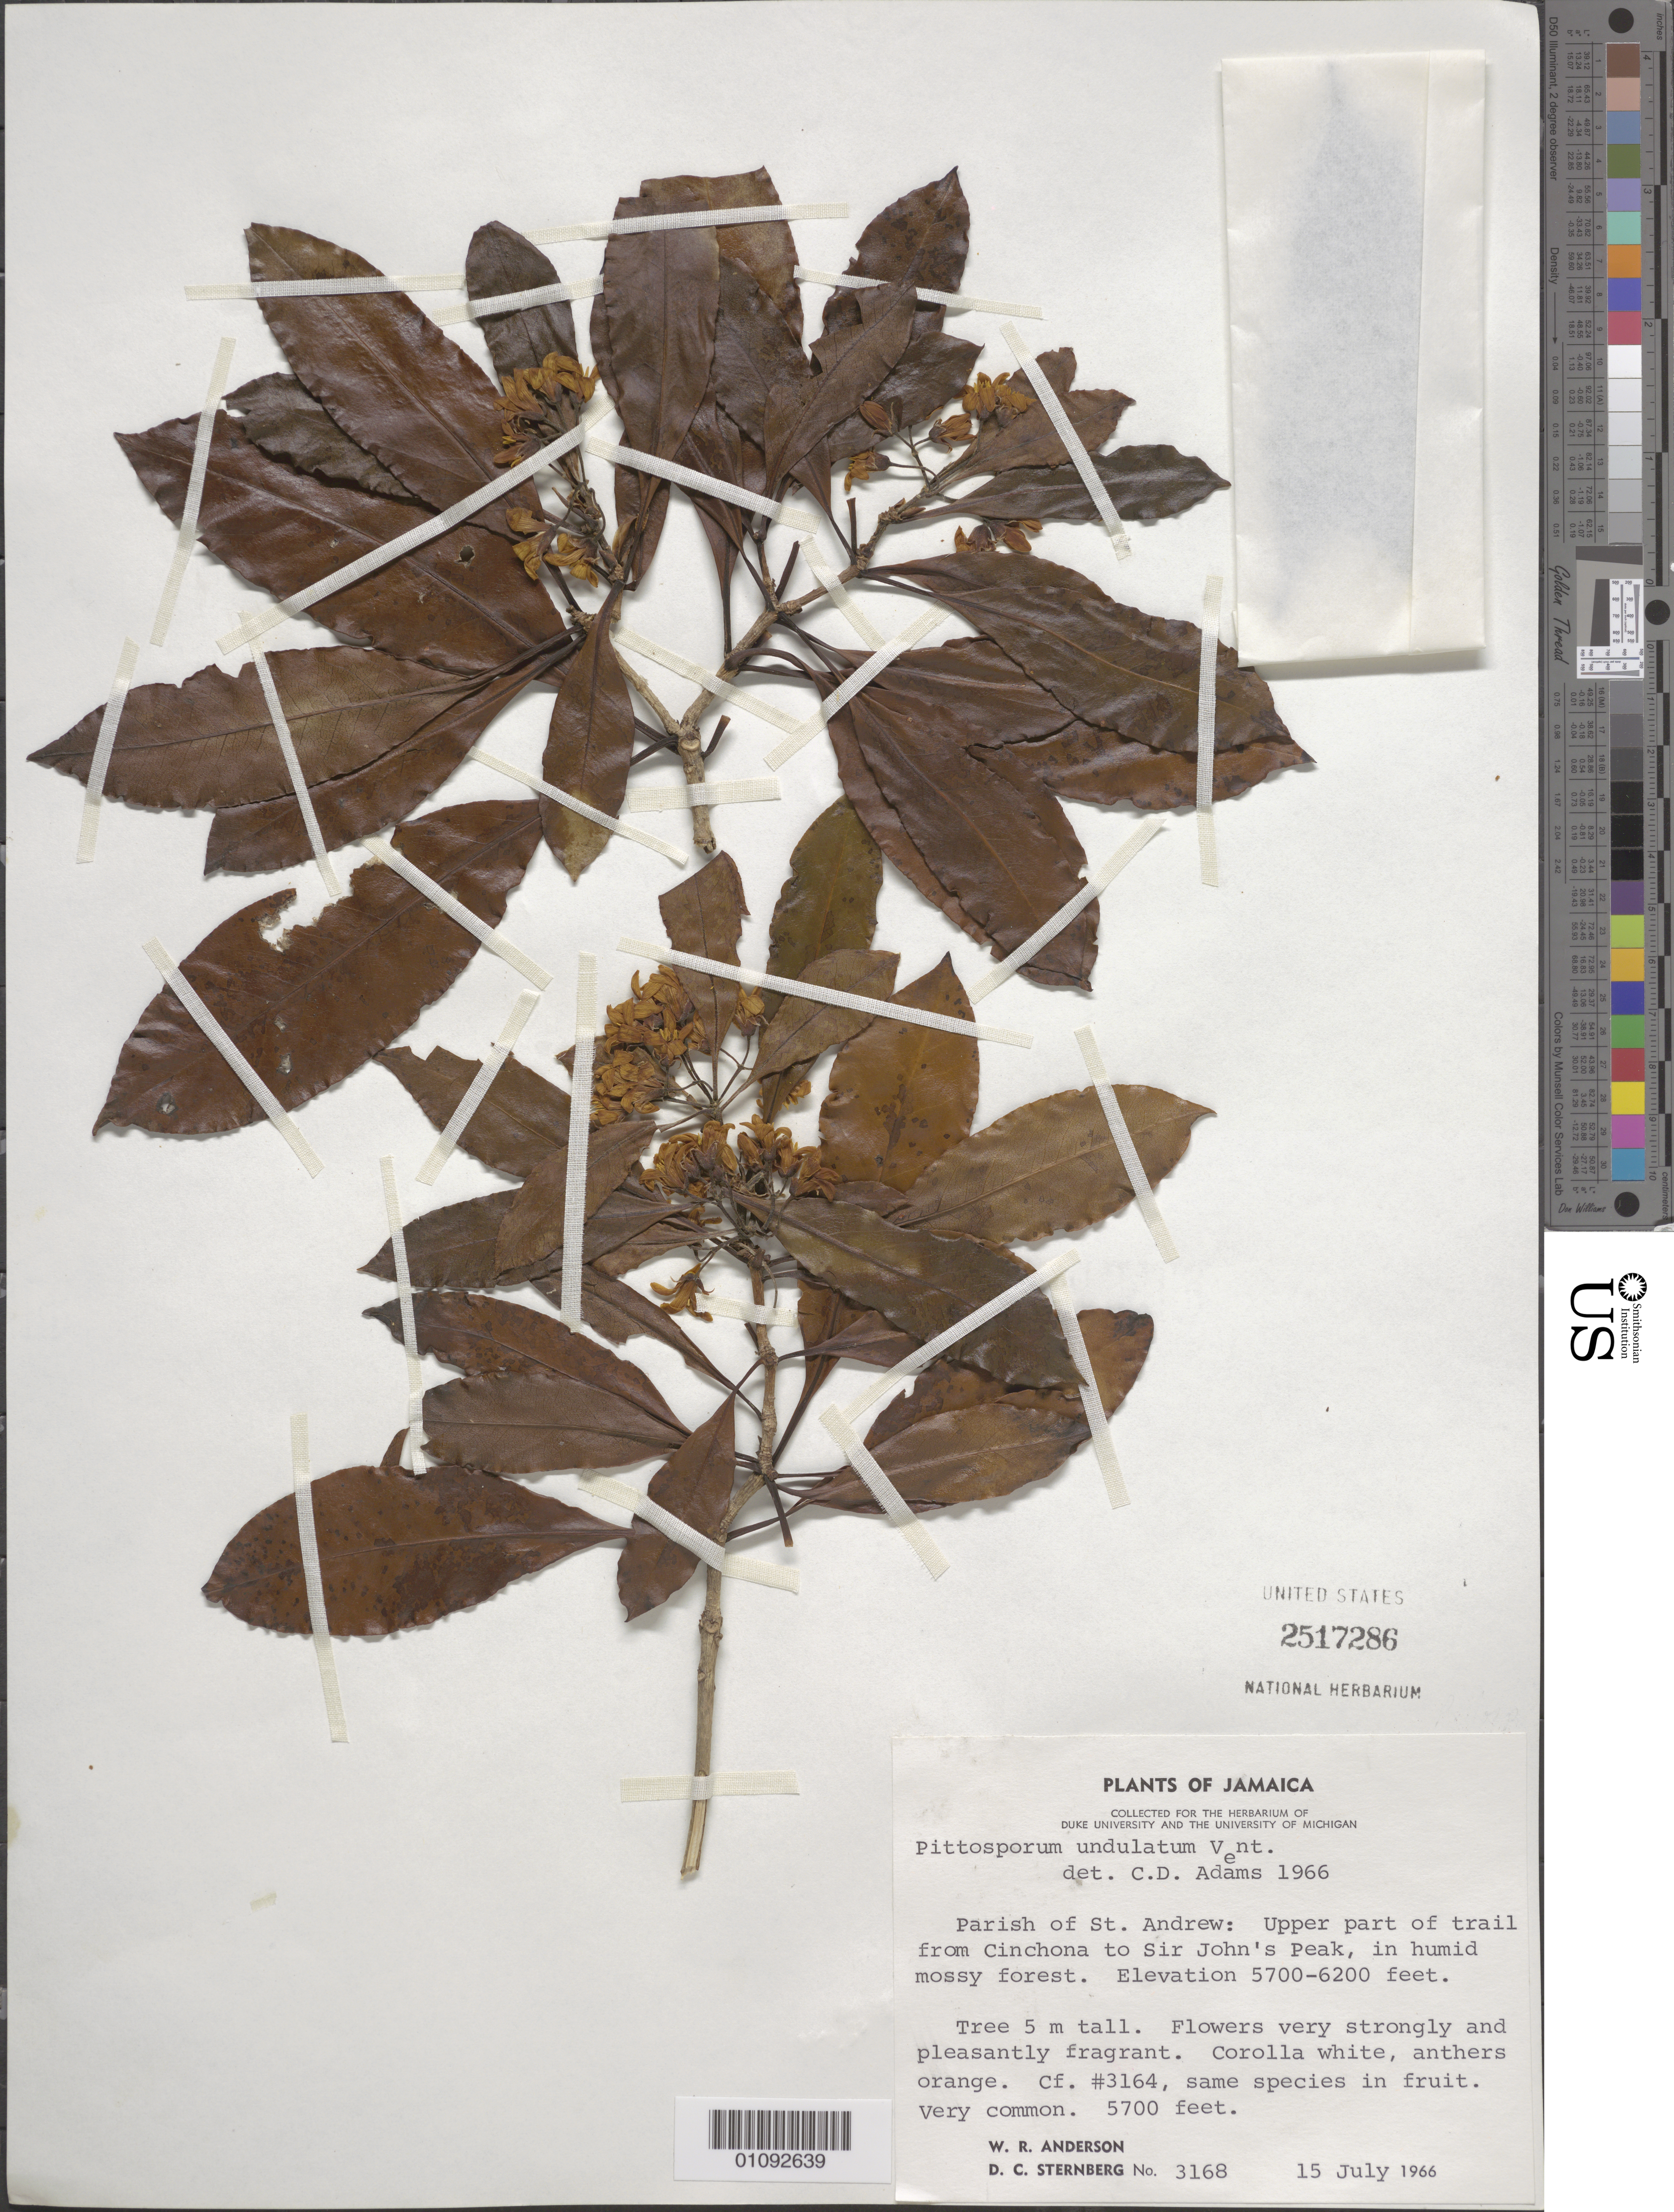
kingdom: Plantae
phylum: Tracheophyta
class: Magnoliopsida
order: Apiales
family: Pittosporaceae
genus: Pittosporum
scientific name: Pittosporum undulatum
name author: Vent.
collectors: W. R. Anderson & D. Sternberg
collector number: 3168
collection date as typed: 15 Jul 1966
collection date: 1966-07-15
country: Jamaica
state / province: Saint Andrew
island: Jamaica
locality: Upper part of trail from Cinchona to Sir John's Peak.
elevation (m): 1737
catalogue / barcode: US 2517286